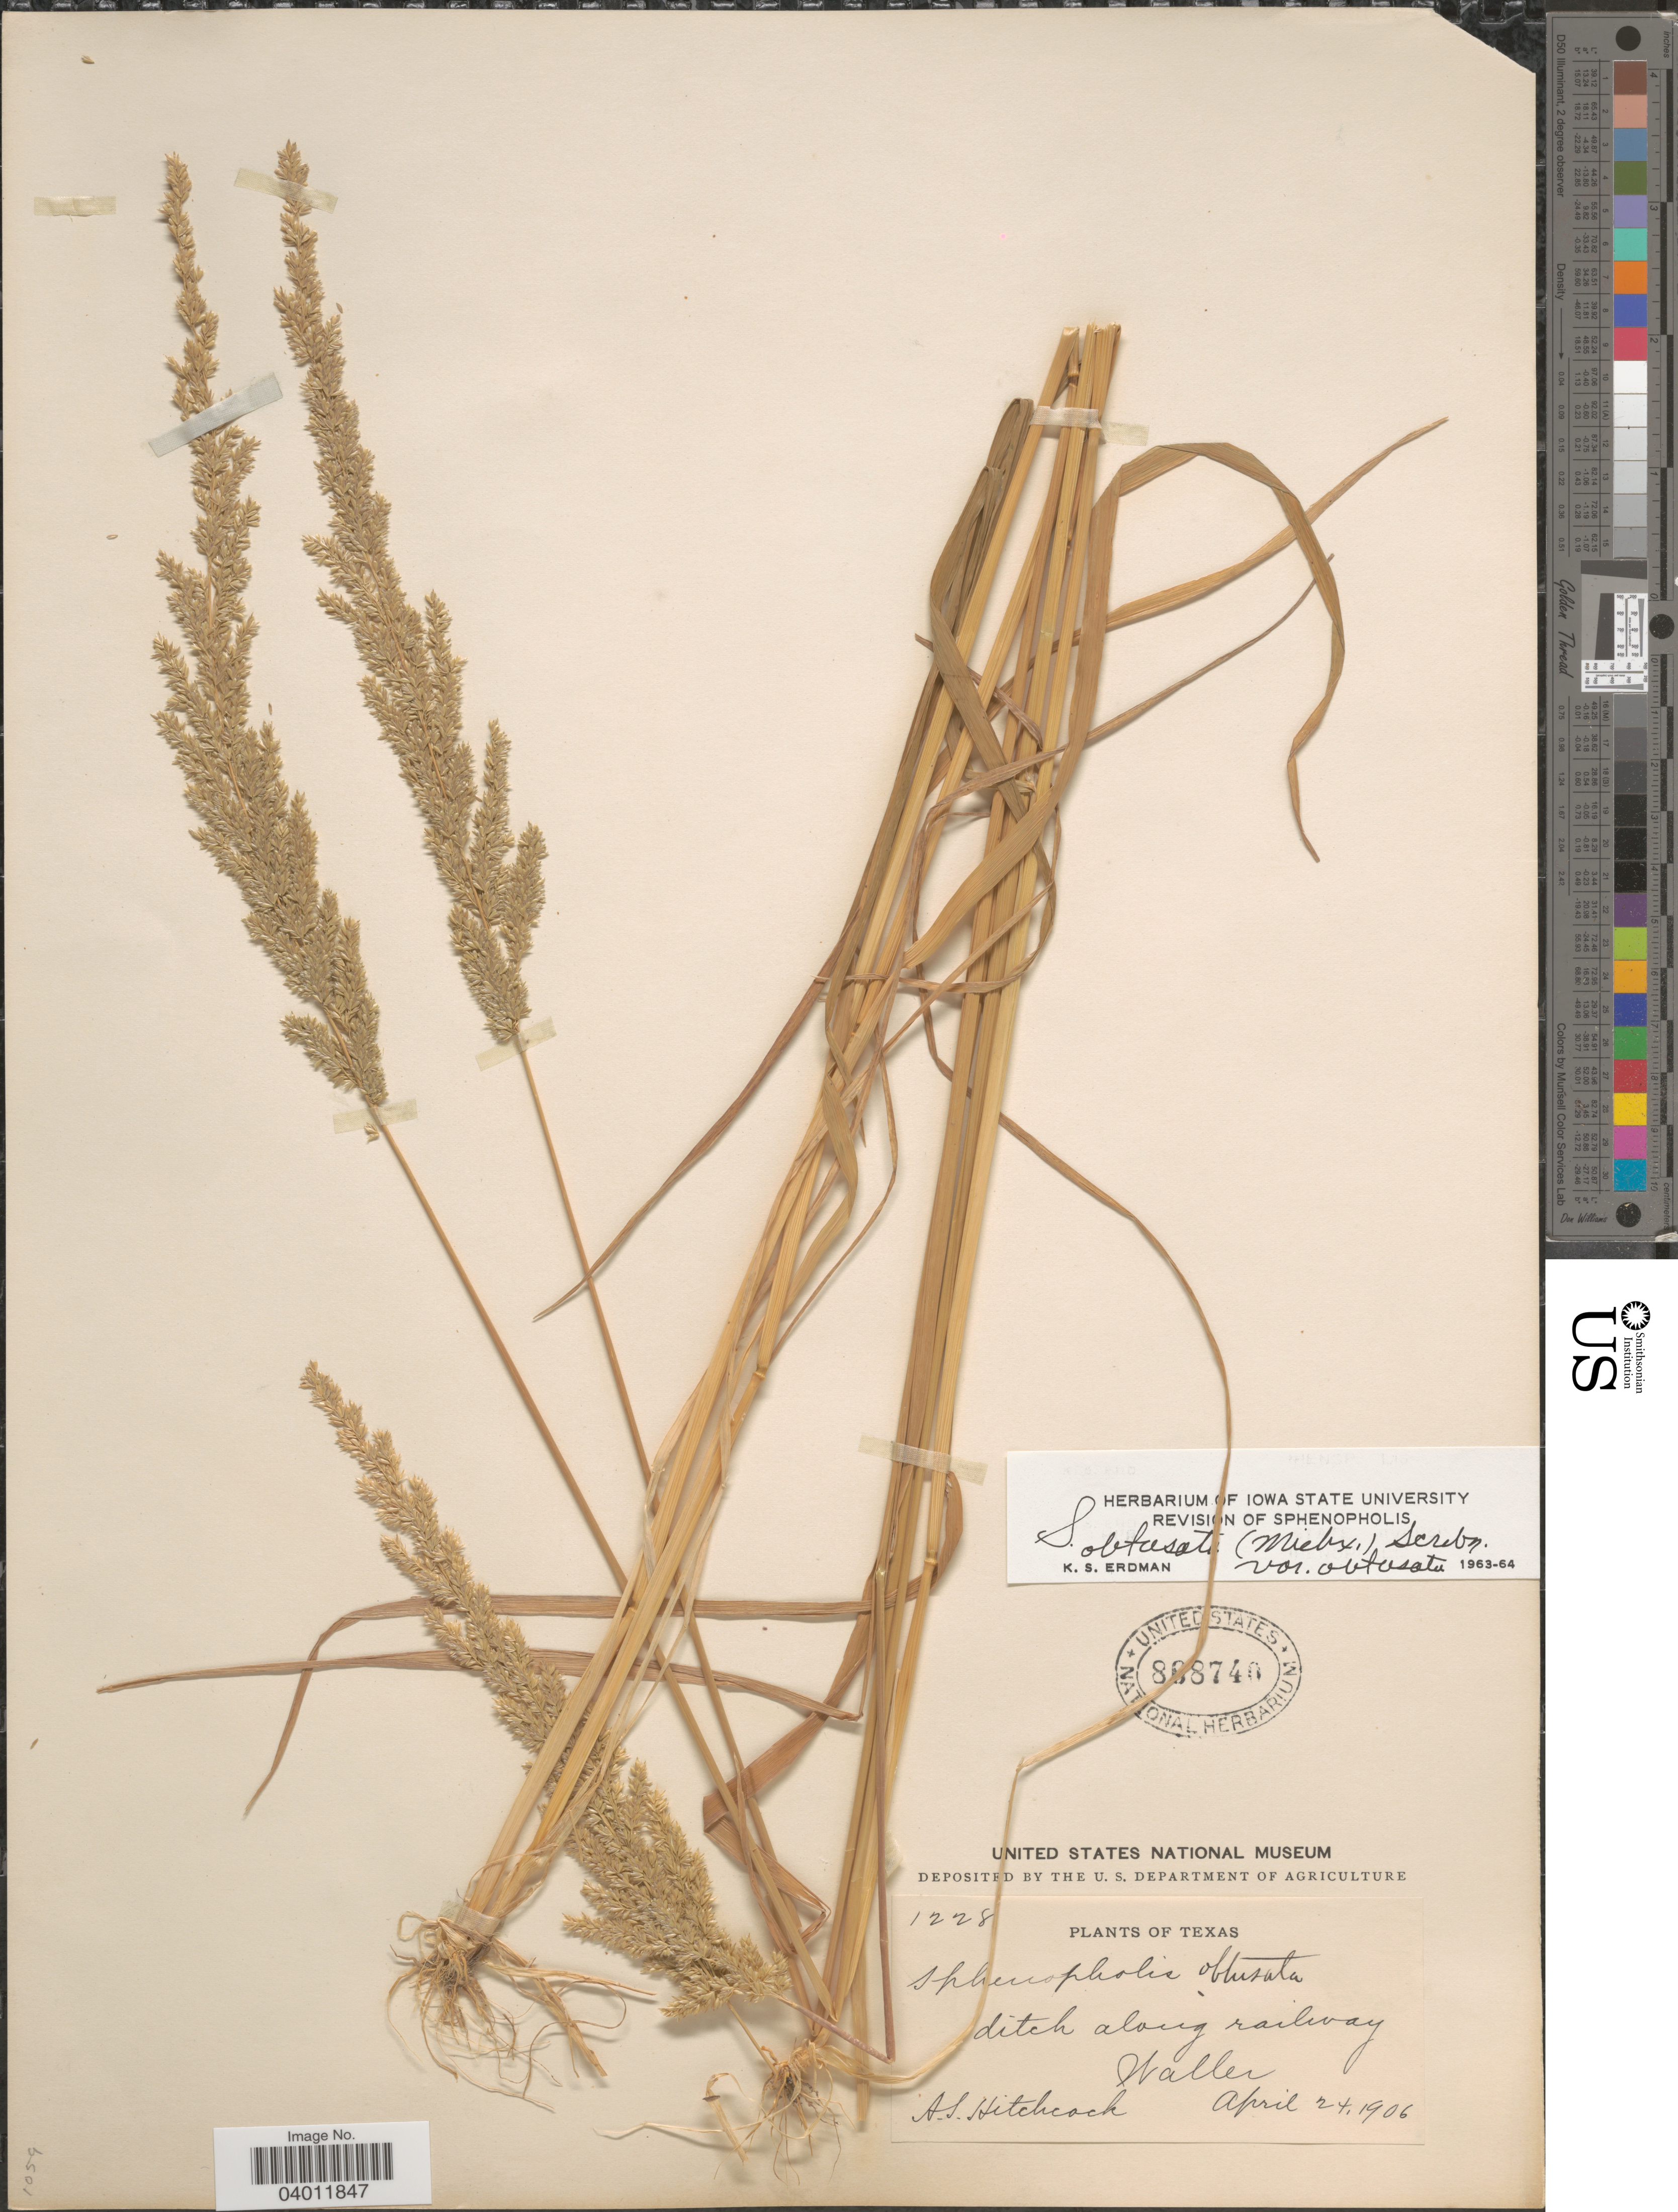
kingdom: Plantae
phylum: Tracheophyta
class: Liliopsida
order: Poales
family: Poaceae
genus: Sphenopholis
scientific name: Sphenopholis obtusata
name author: (Michx.) Scribn.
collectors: A. S. Hitchcock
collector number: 1228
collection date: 1906-04-24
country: United States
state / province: Texas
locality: Along railway Waller.